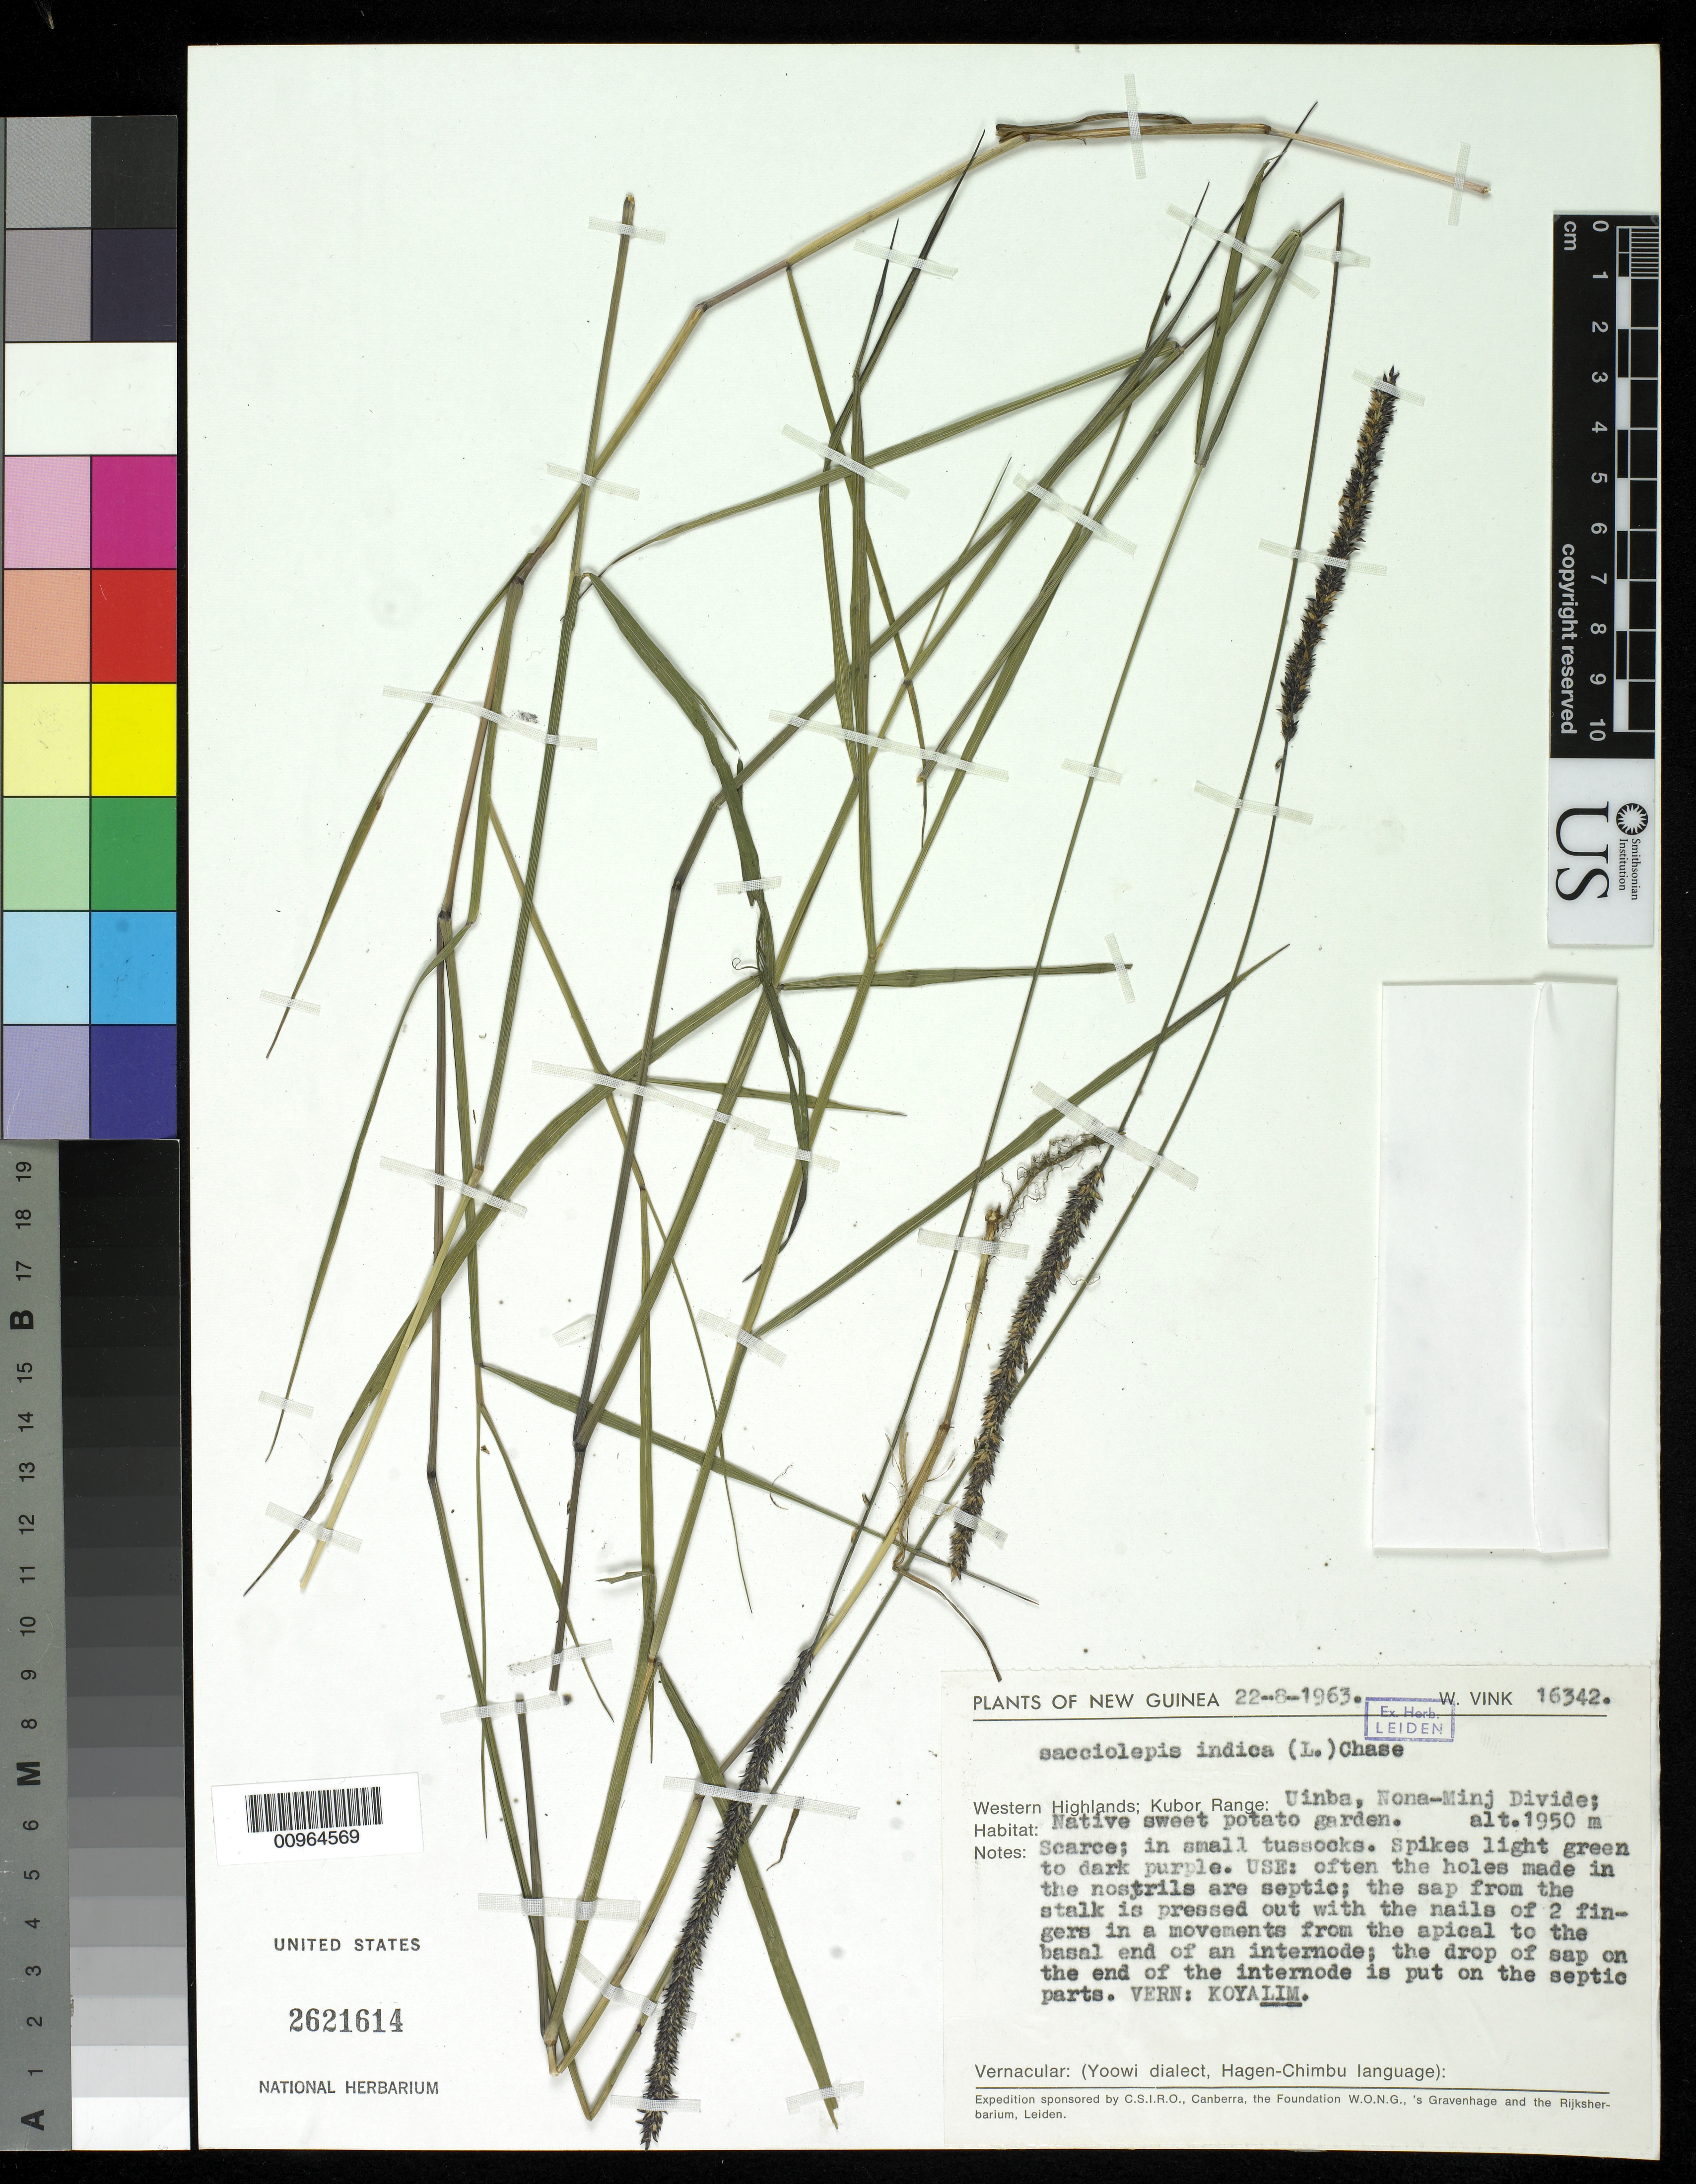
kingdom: Plantae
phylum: Tracheophyta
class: Liliopsida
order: Poales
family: Poaceae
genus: Sacciolepis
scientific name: Sacciolepis indica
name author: (L.) Chase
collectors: W. Vink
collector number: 16342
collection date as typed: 22 Aug 1963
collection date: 1963-08-22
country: Papua New Guinea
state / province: Western Highlands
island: New Guinea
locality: Kubor Range: Uinba, Nona-Minj Divide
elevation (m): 1950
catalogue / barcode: US 2621614